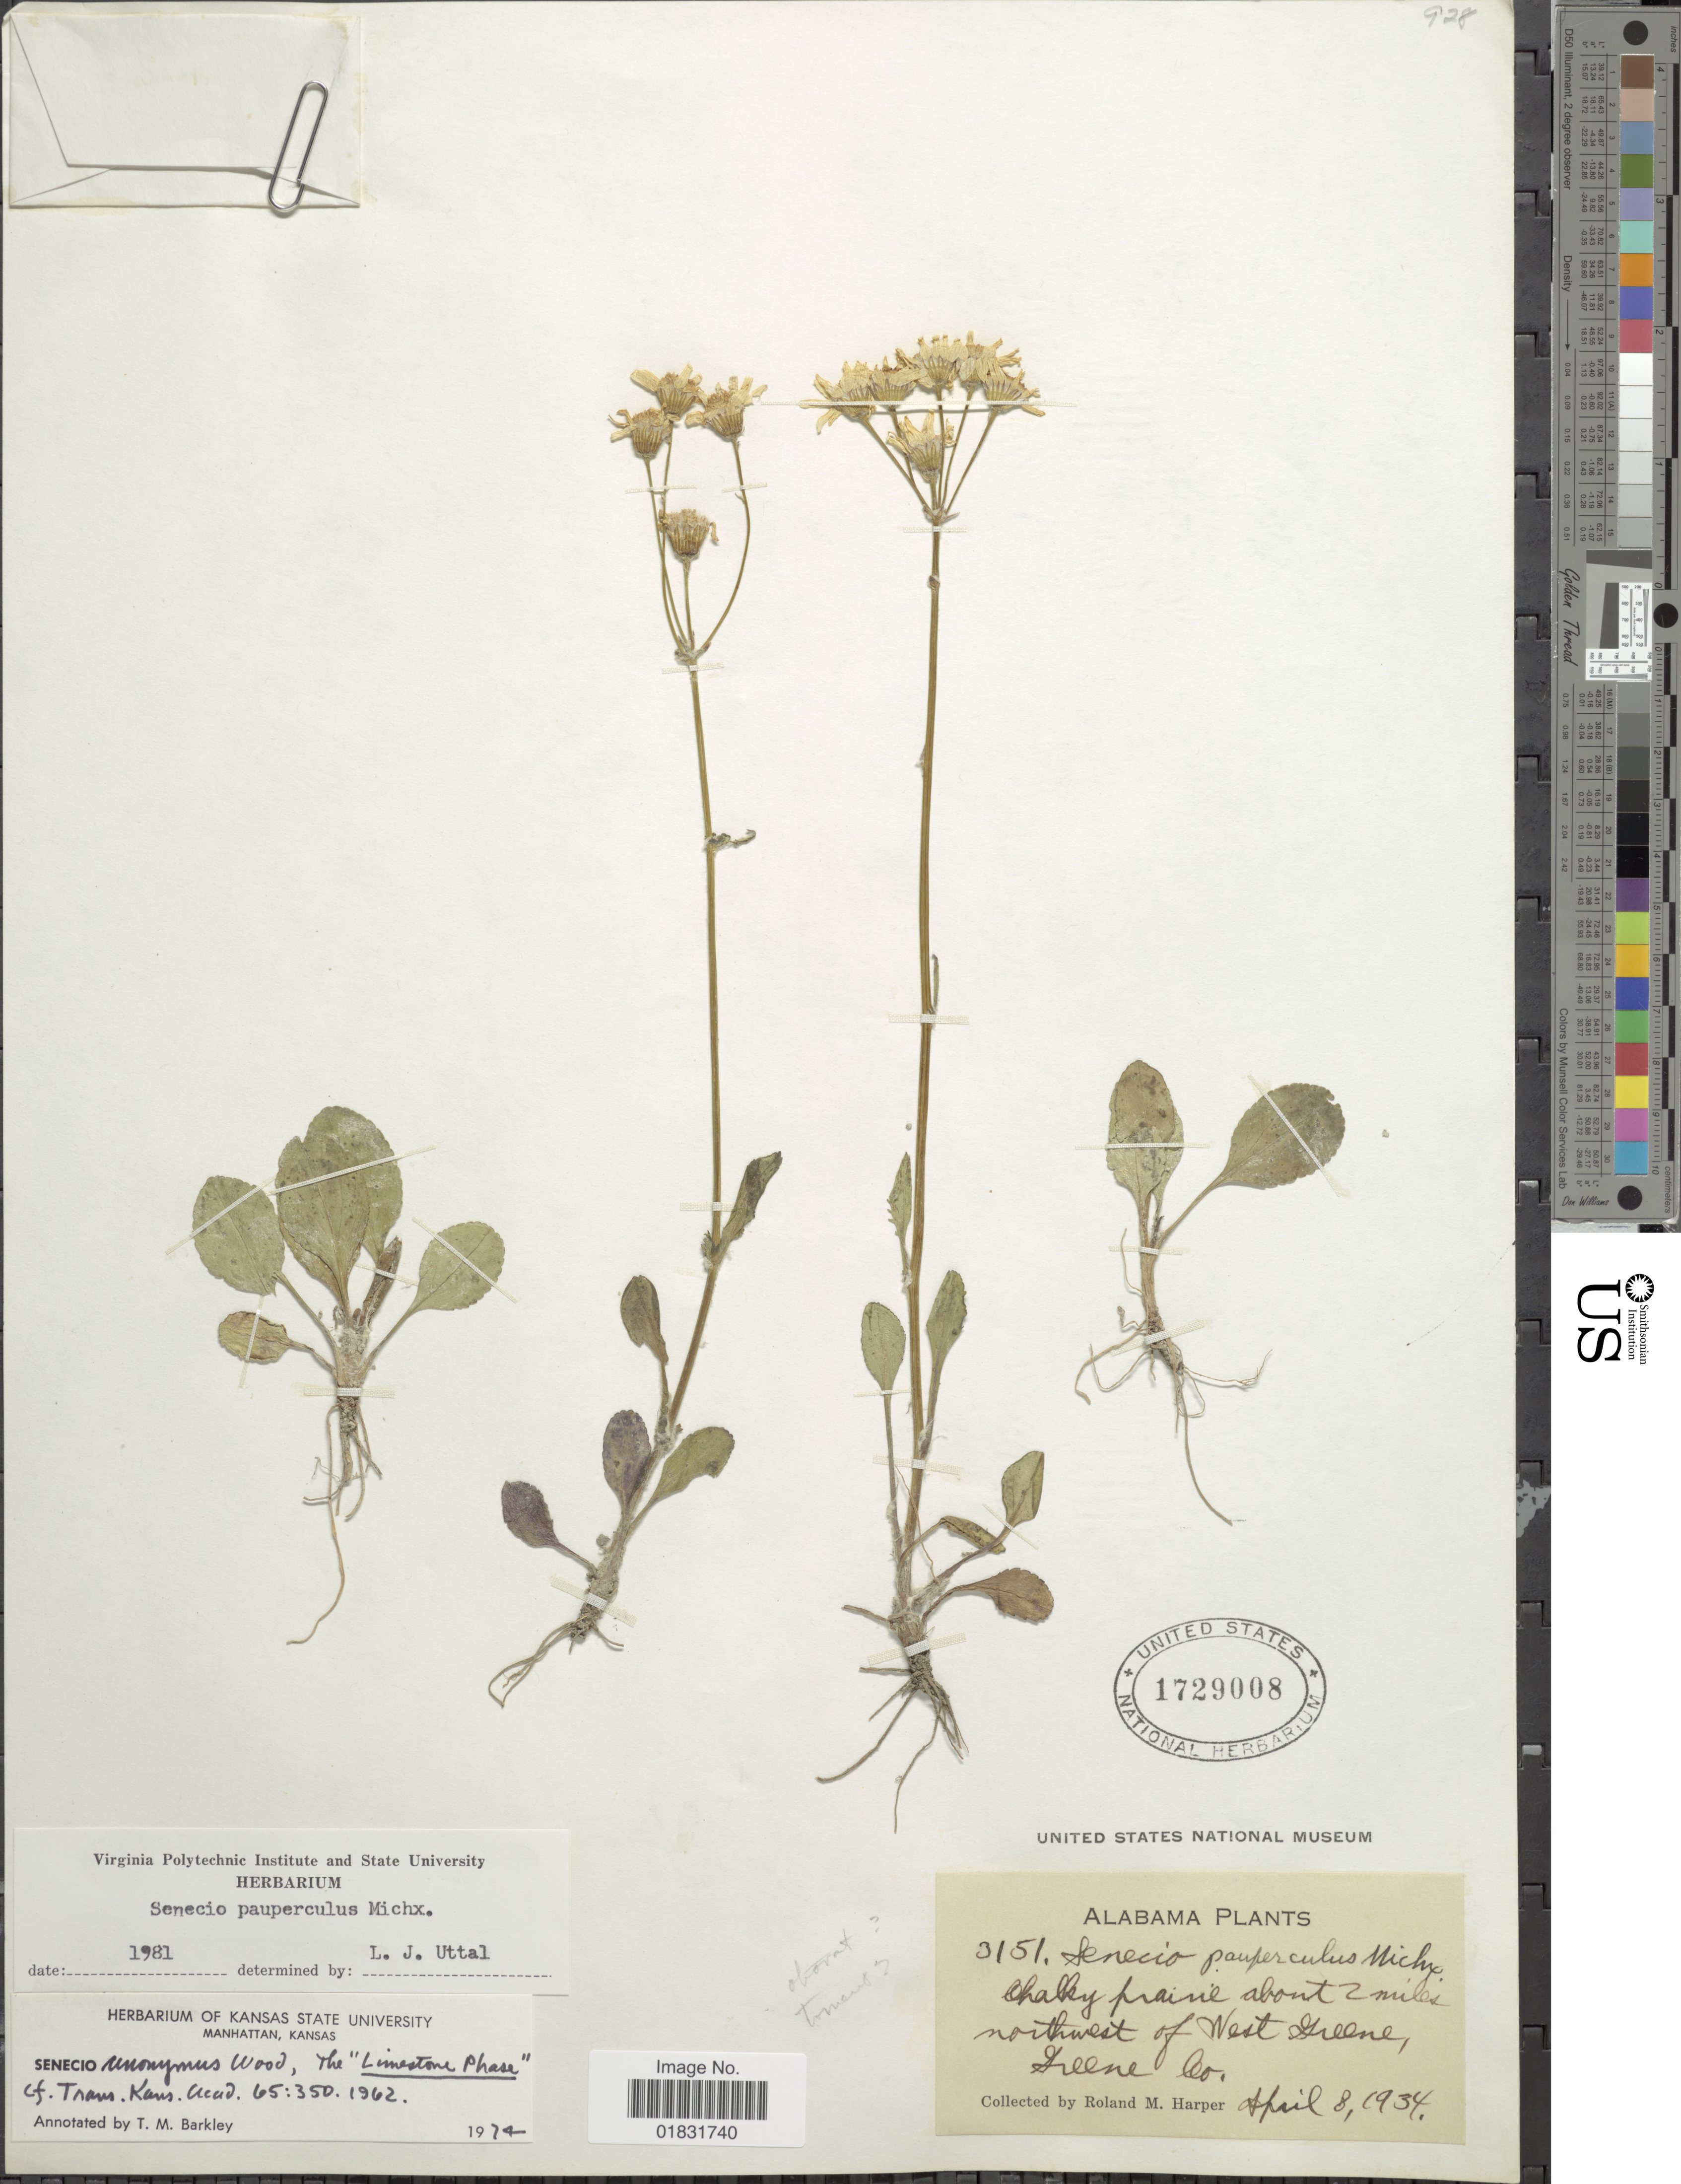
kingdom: Plantae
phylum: Tracheophyta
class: Magnoliopsida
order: Asterales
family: Asteraceae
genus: Packera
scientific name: Packera paupercula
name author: (Michx.) Á. Löve & D. Löve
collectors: R. M. Harper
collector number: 3151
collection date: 1934-04-03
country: United States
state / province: Alabama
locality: Chalky prairie about 2 miles northwest of West Greene, Greene Co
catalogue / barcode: US 1729008